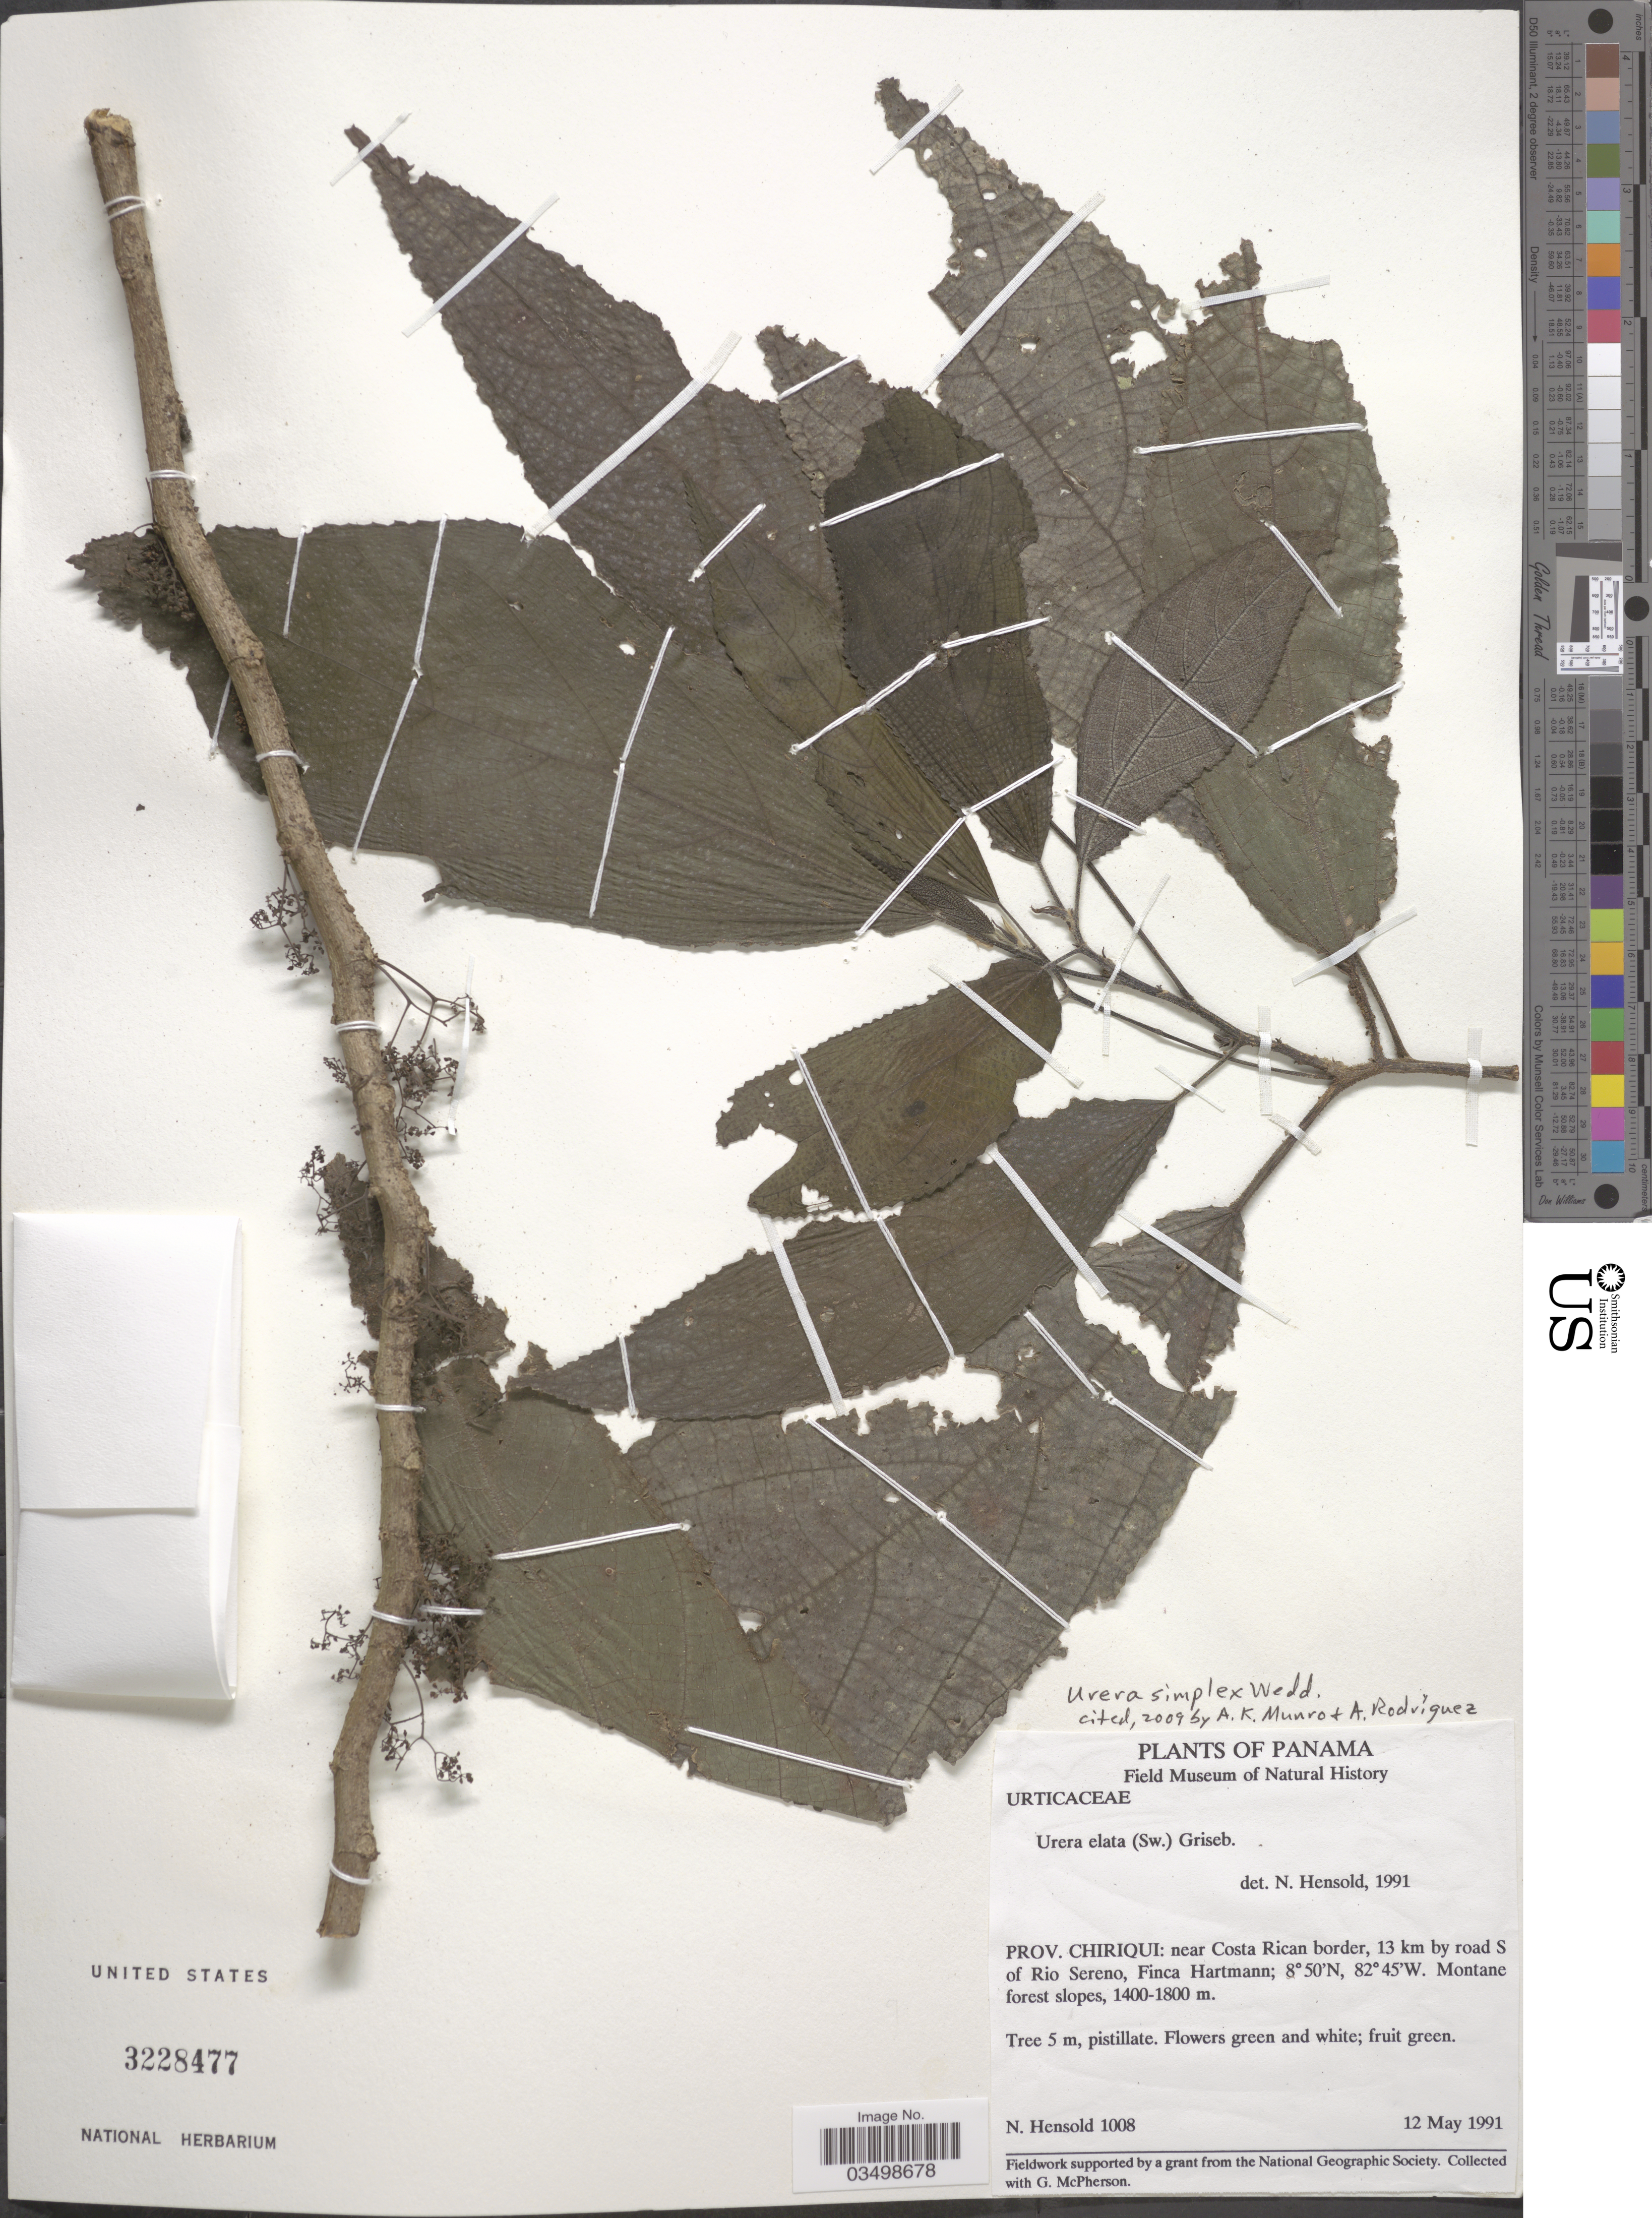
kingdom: Plantae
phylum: Tracheophyta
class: Magnoliopsida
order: Rosales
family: Urticaceae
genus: Urera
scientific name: Urera simplex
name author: Wedd.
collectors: N. Hensold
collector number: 1008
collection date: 1991-05-12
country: Panama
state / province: Chiriqui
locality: Near Costa Rican border, 13 km by road S of Rio Sereno, Finca Hartmann. Montane forest slopes.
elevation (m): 1400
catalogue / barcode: US 3228477